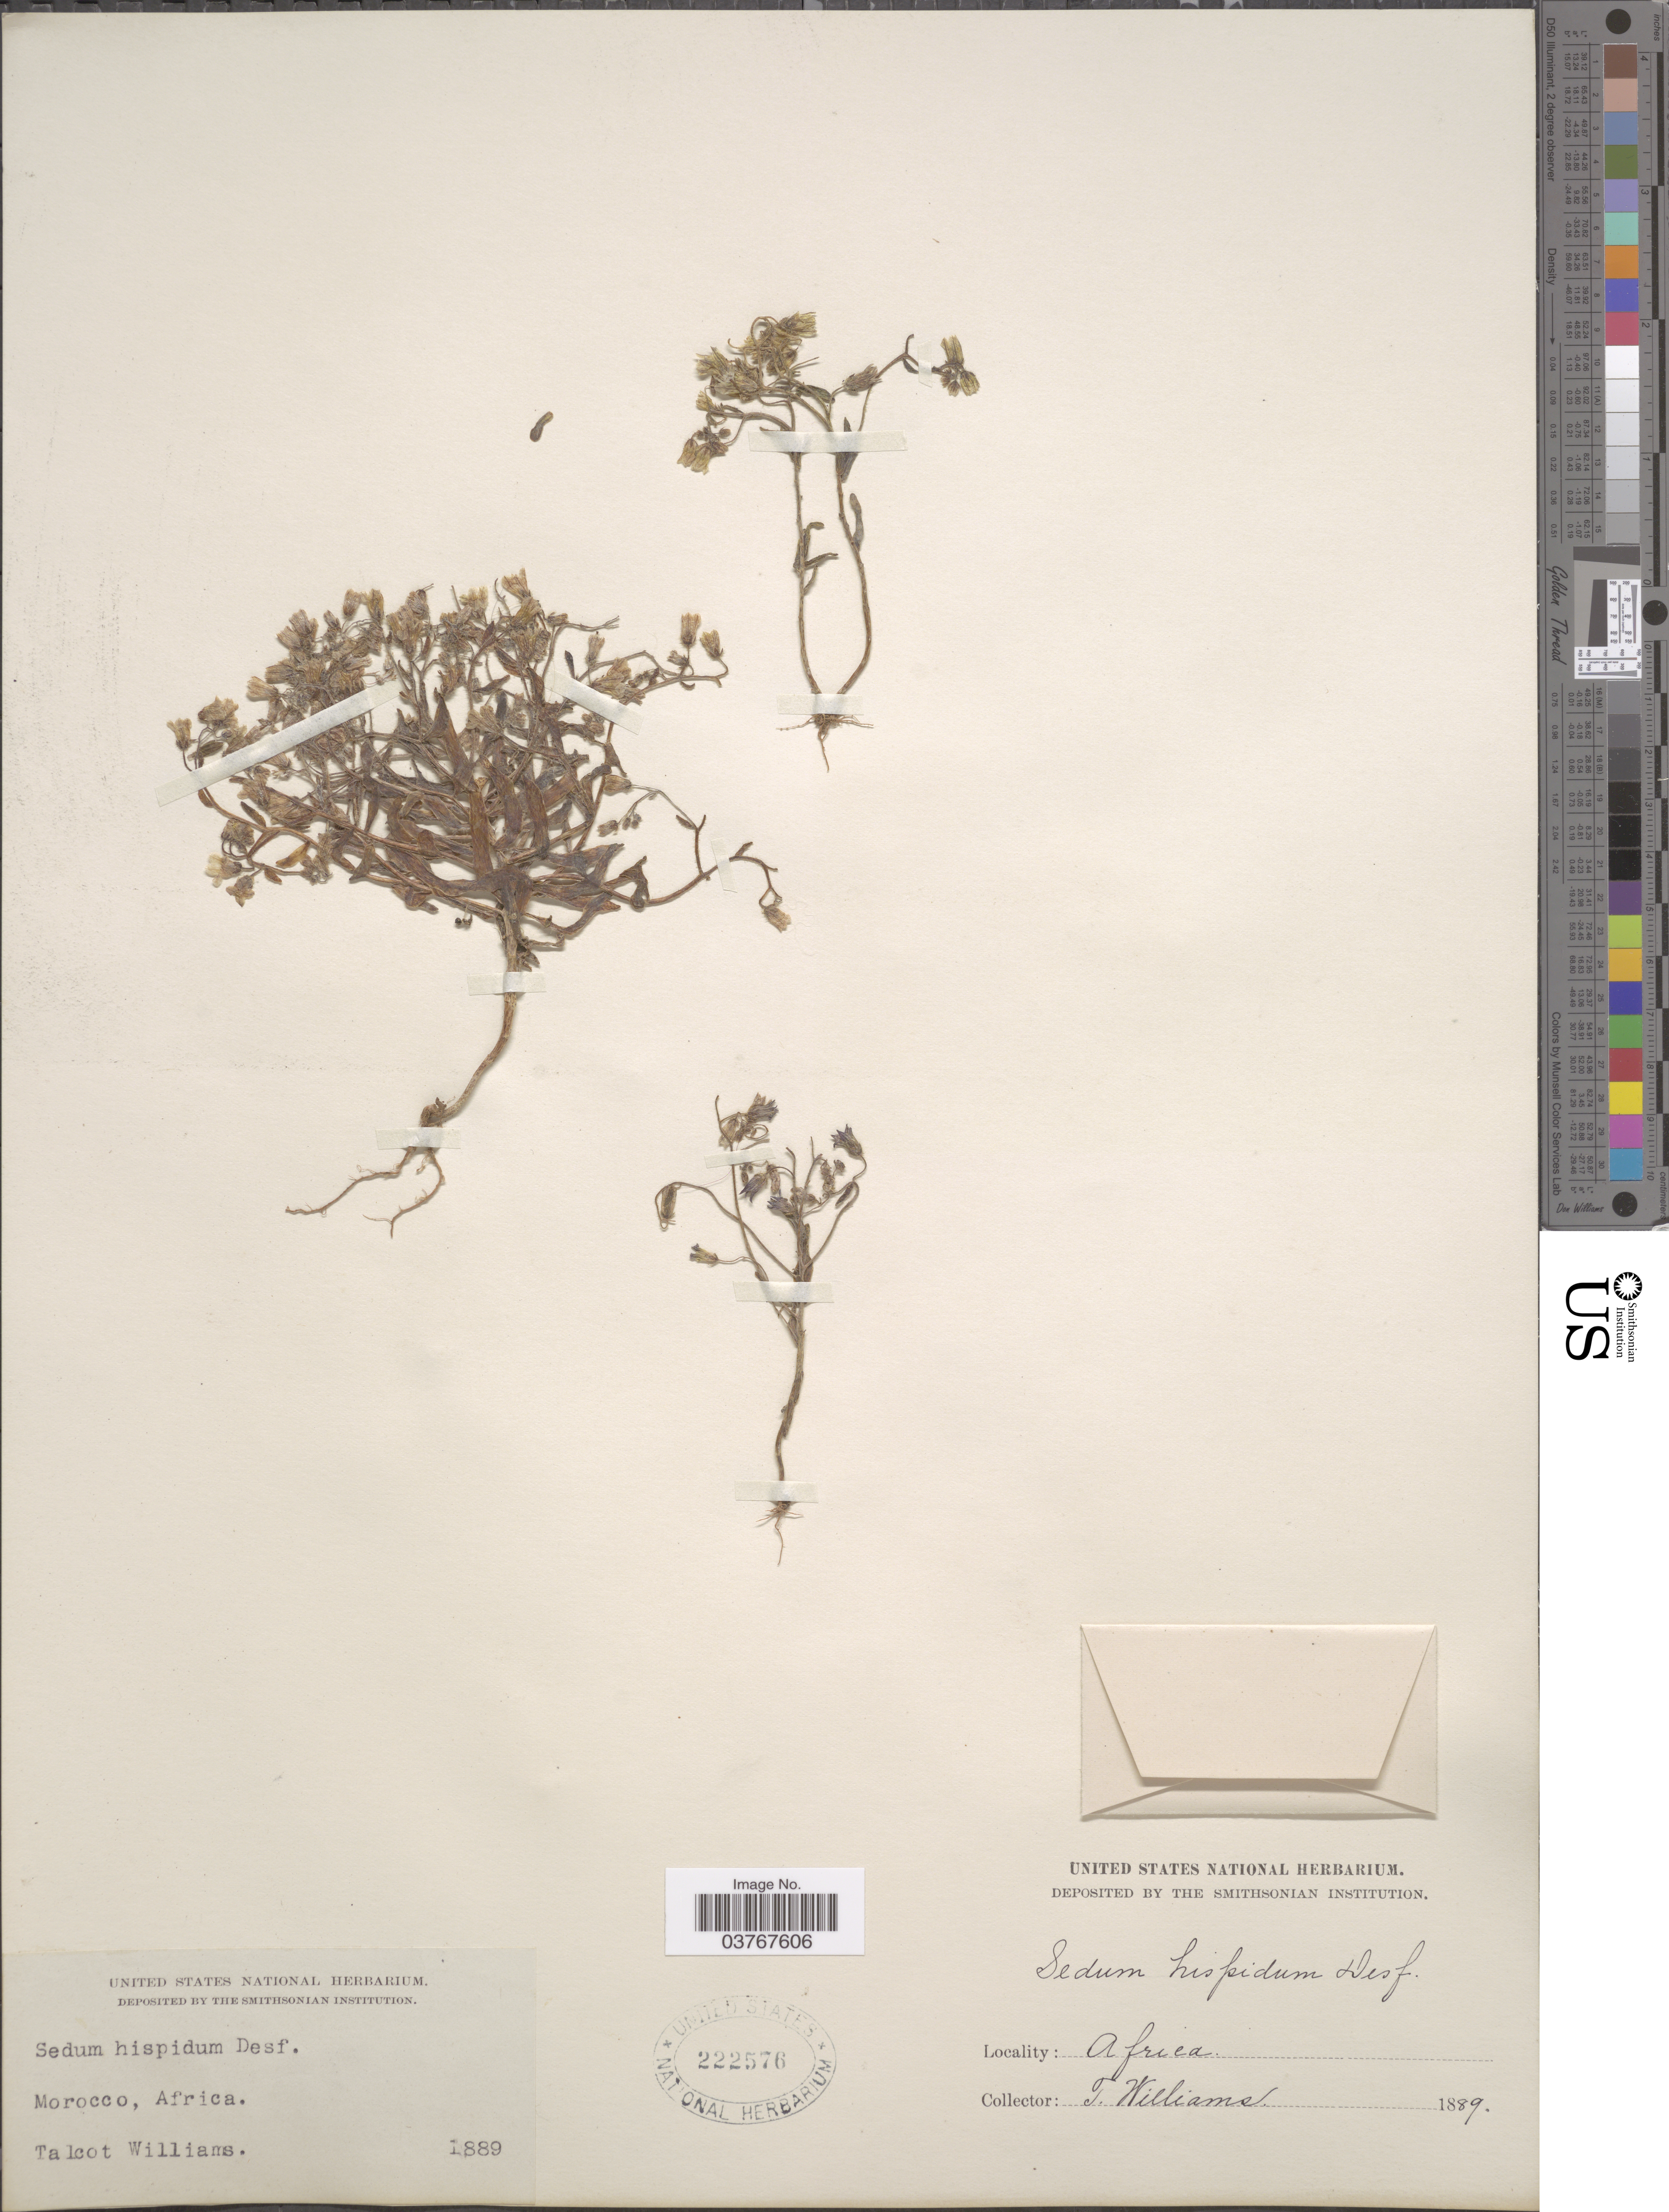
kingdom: Plantae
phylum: Tracheophyta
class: Magnoliopsida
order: Saxifragales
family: Crassulaceae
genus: Sedum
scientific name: Sedum hispanicum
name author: L.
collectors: T. Williams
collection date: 1889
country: Morocco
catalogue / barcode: US 222576